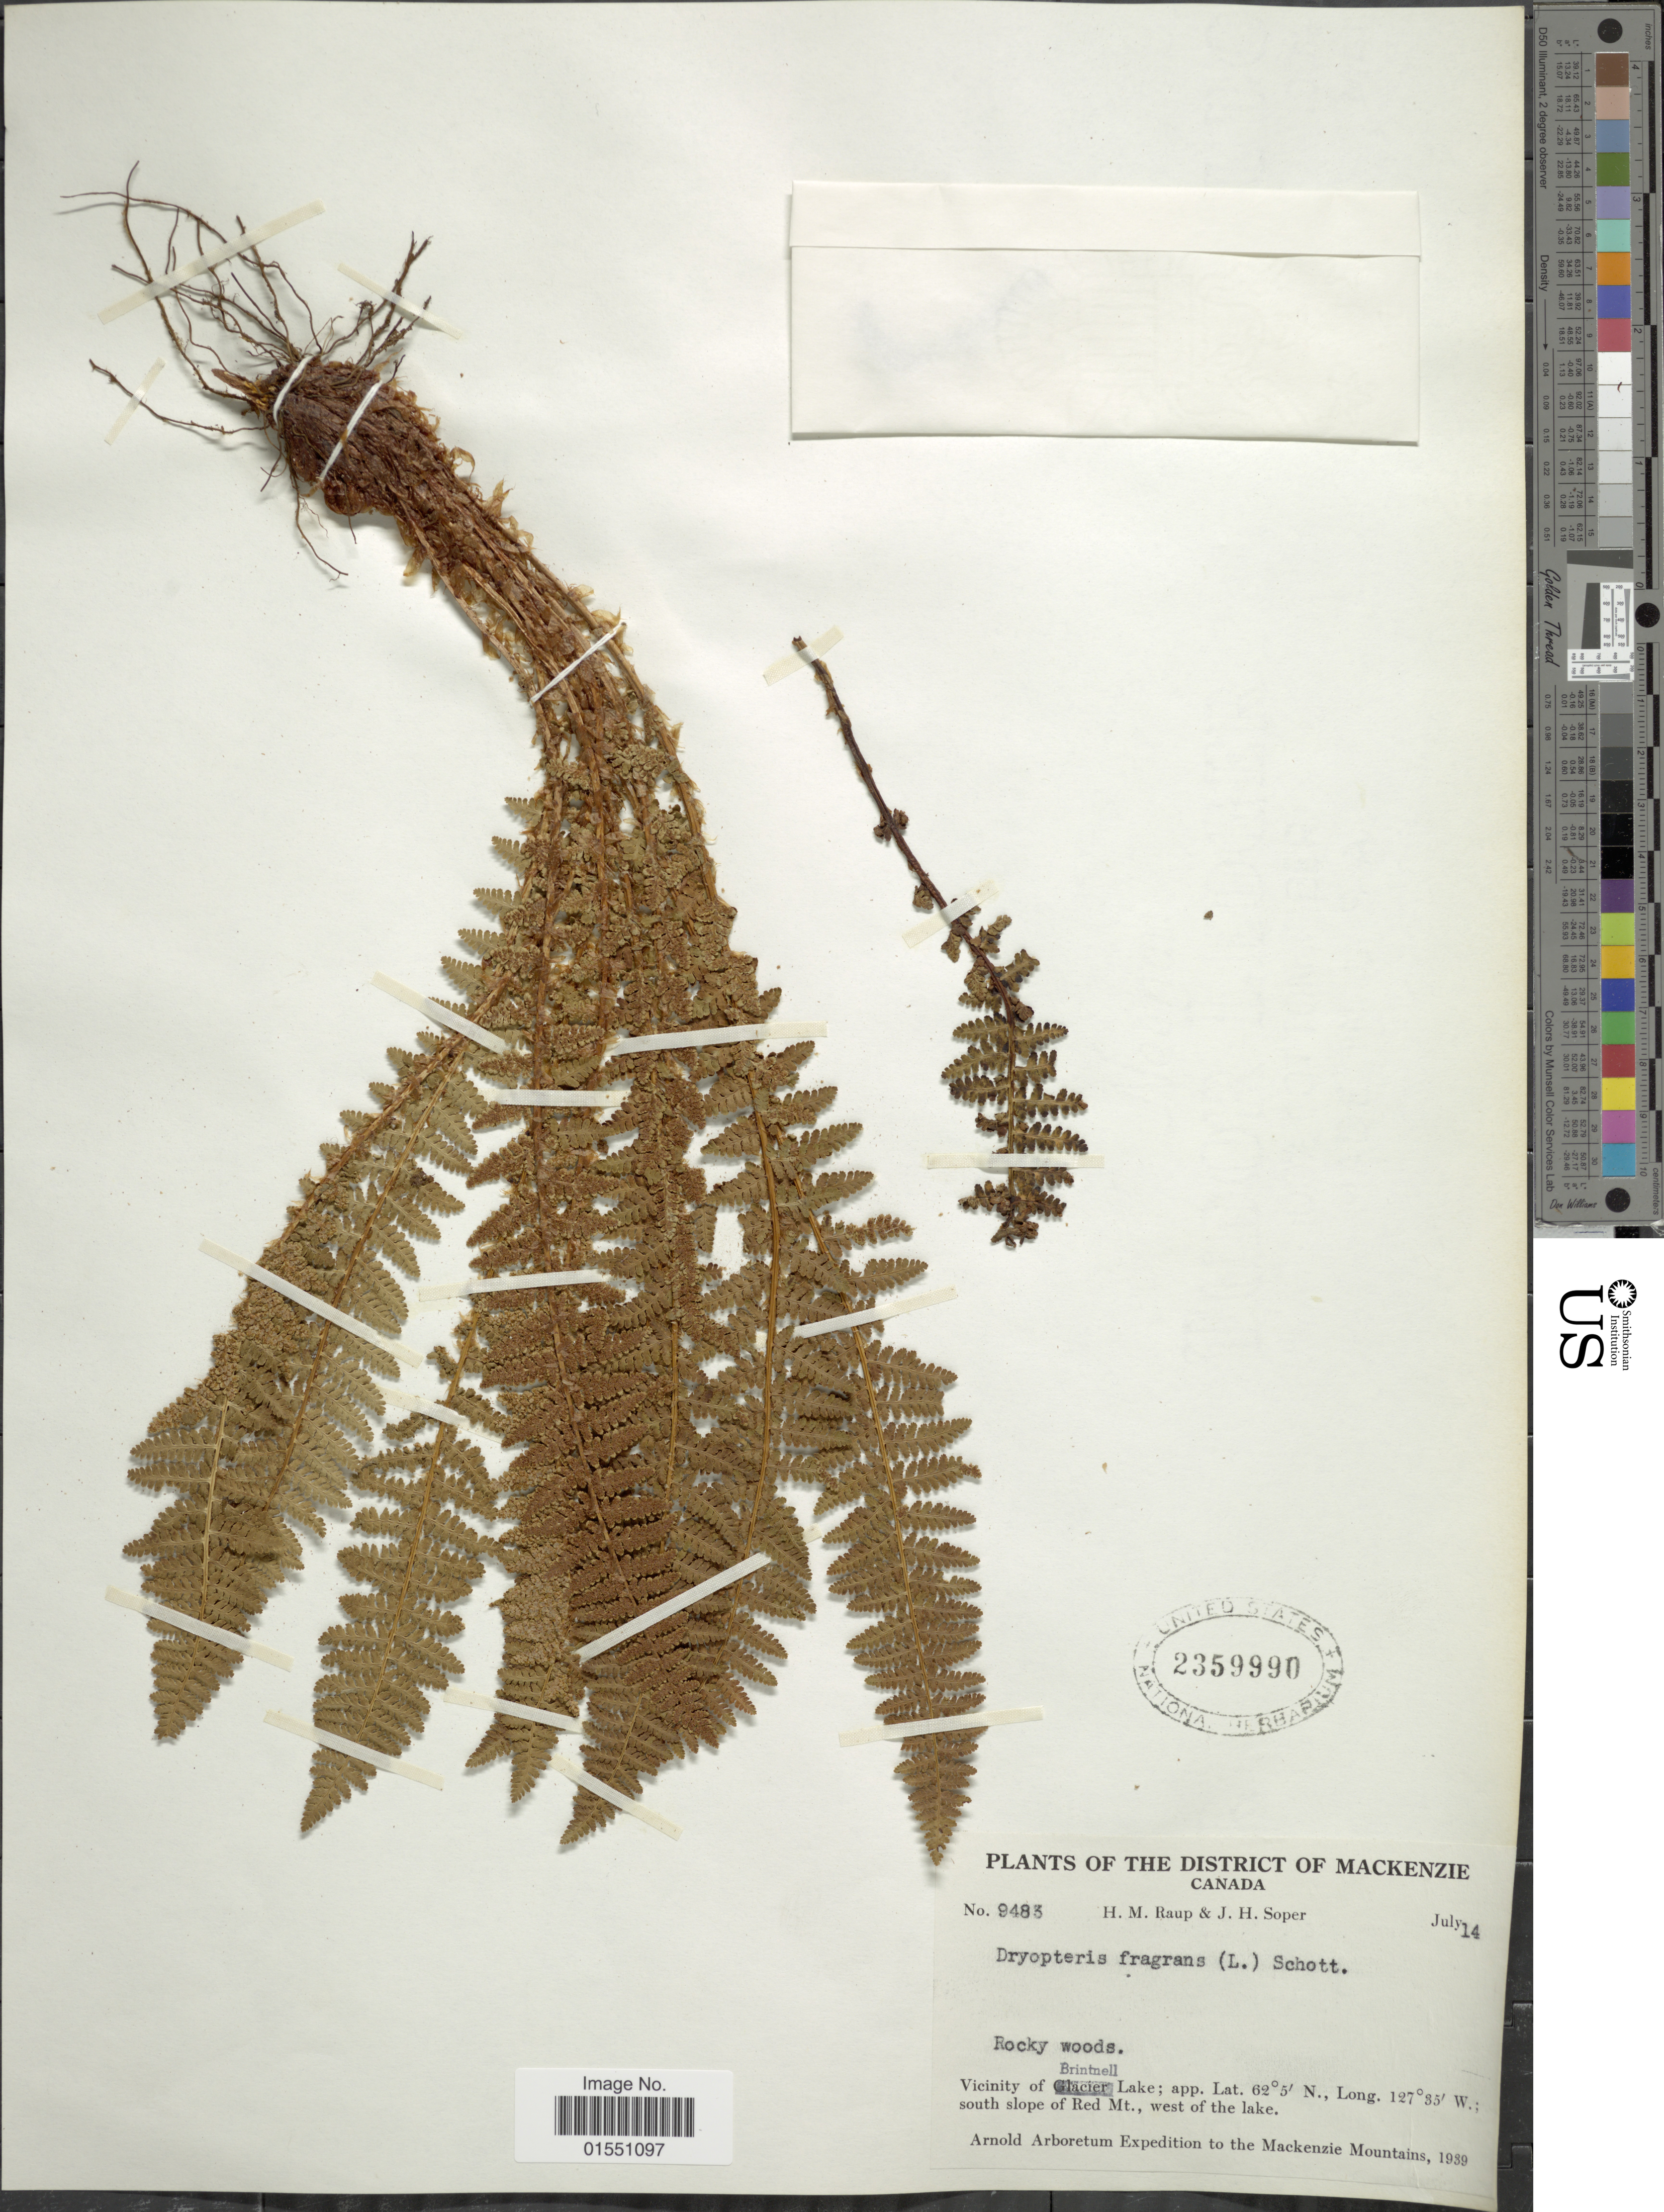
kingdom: Plantae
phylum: Tracheophyta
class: Polypodiopsida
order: Polypodiales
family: Dryopteridaceae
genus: Dryopteris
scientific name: Dryopteris fragrans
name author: (L.) Schott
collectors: H. Raup & J. H. Soper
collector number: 9483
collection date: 1939-07-14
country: Canada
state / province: Alberta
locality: District of Mackenzie. Vicinity of Brintmell Lake, south slope of Red Mt., west of the lake. Mackenzie Mountains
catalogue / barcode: US 2359990